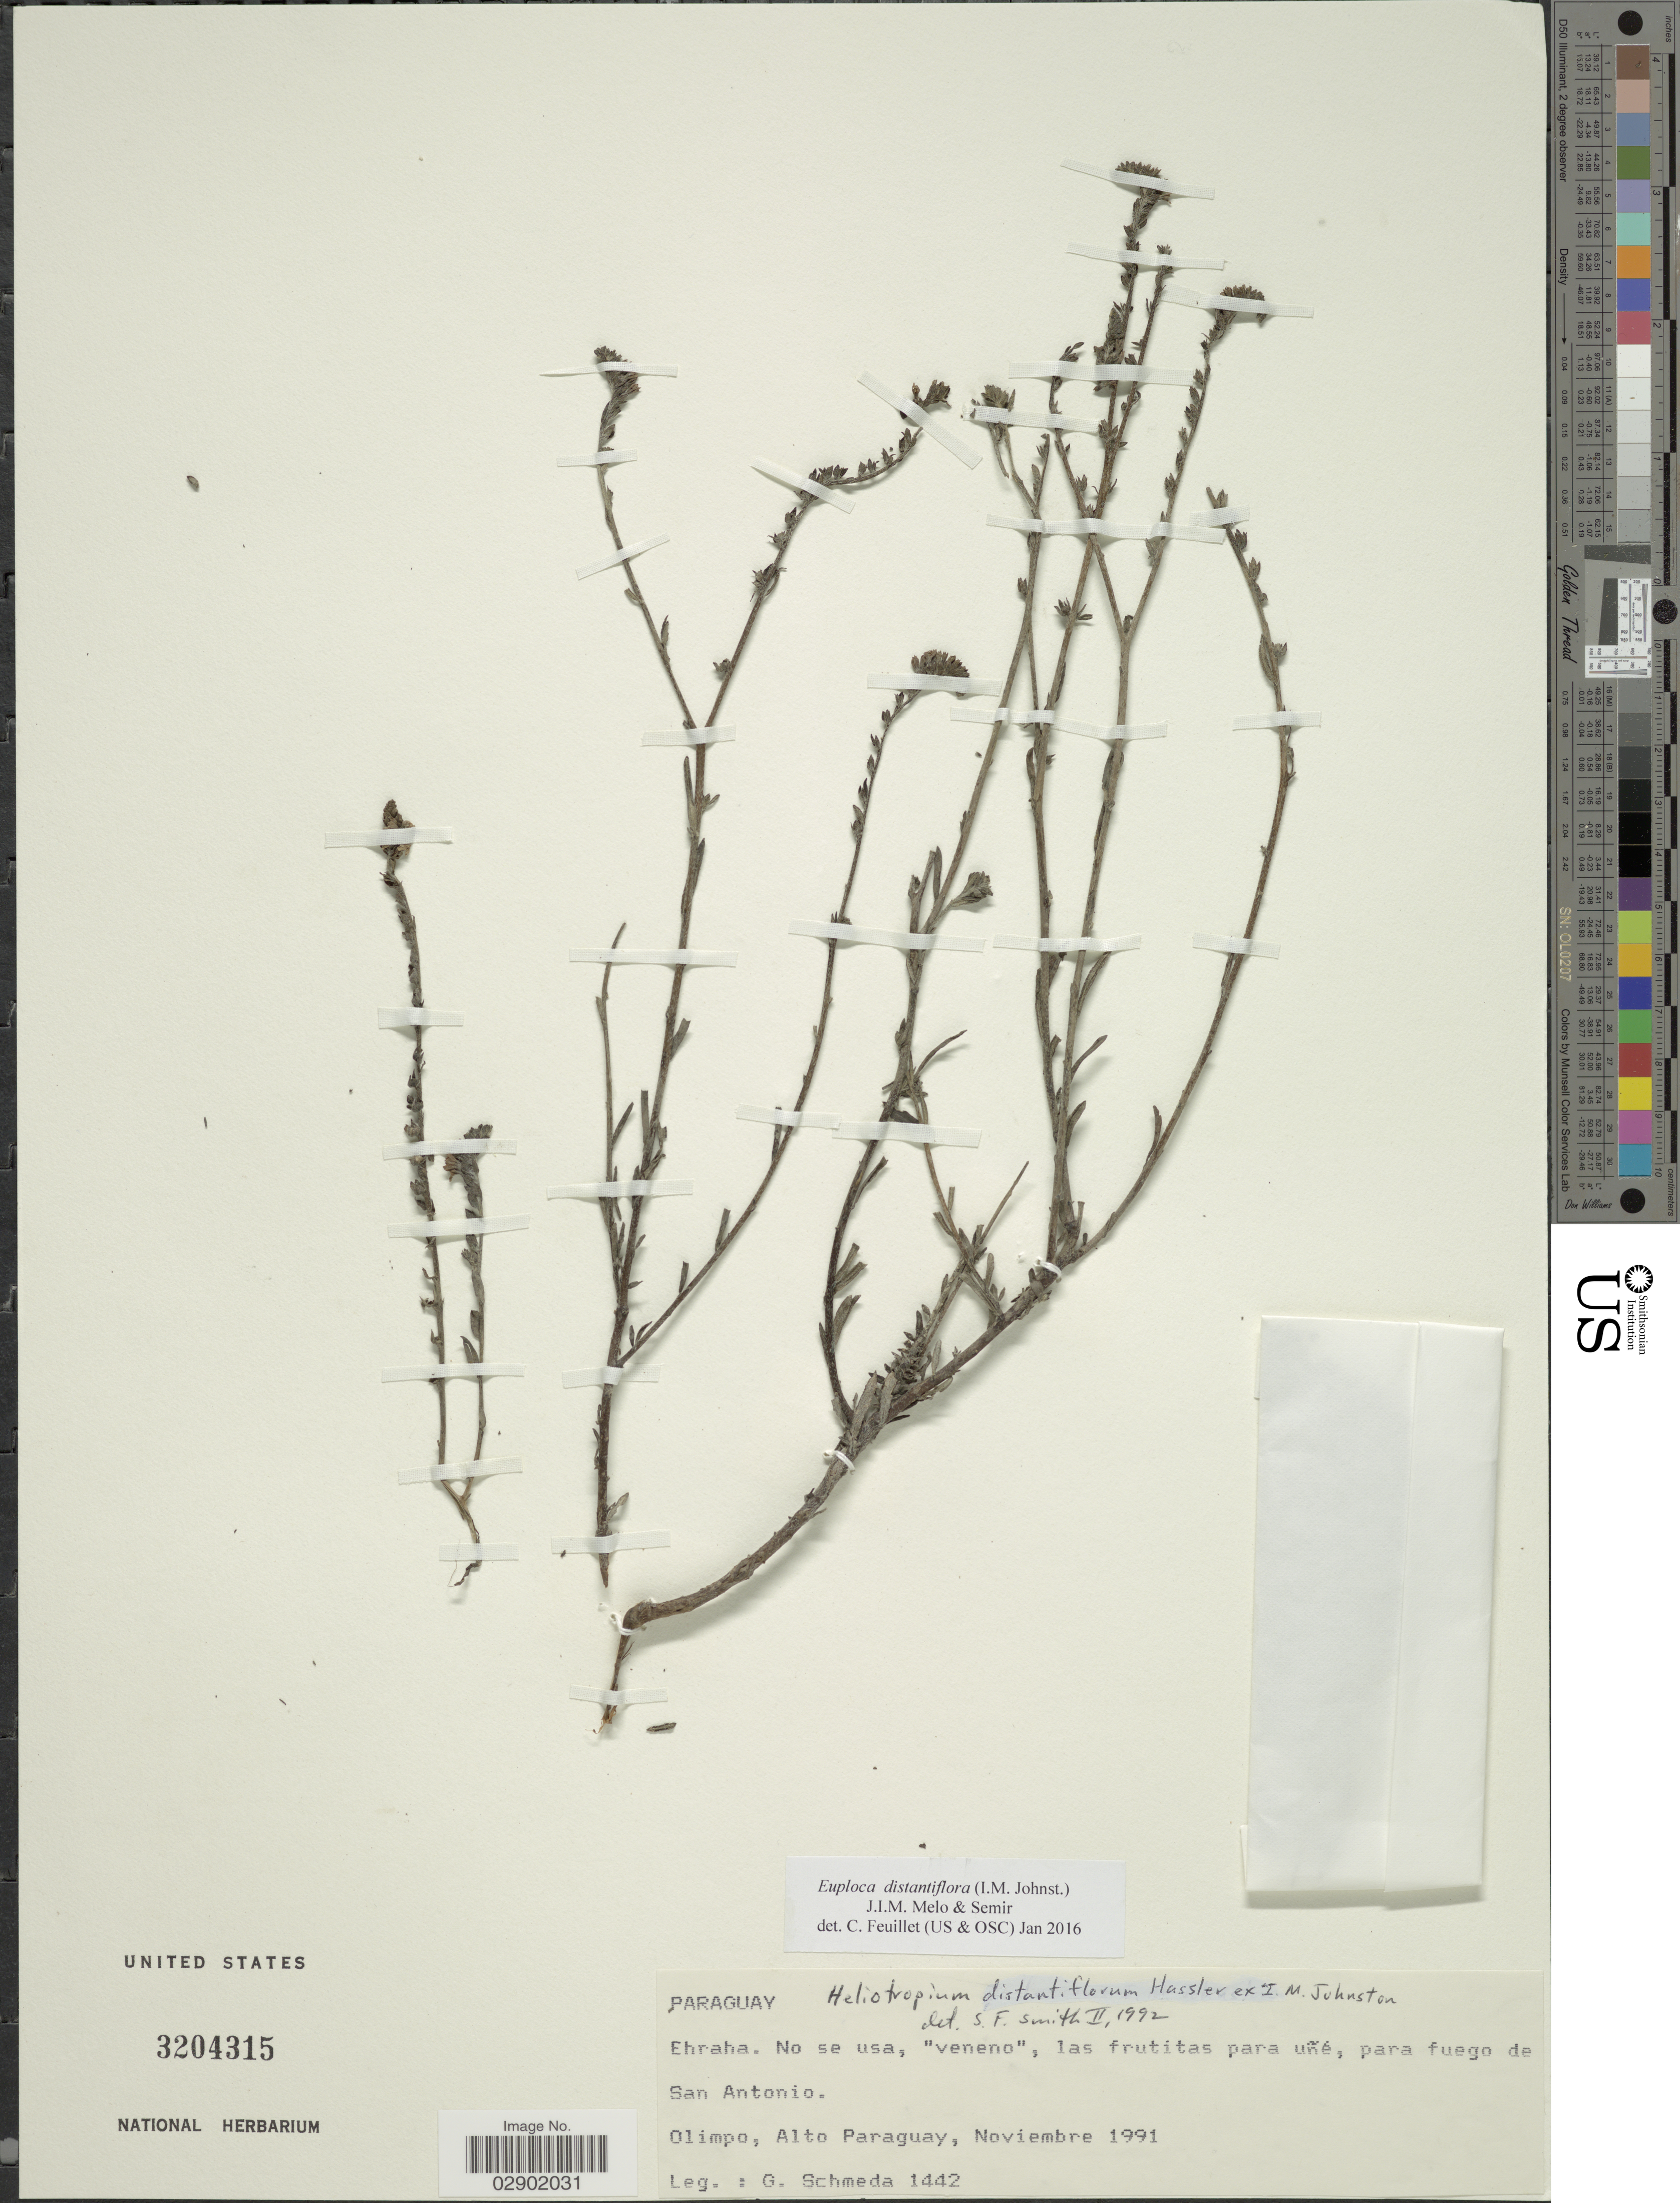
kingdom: Plantae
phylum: Tracheophyta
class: Magnoliopsida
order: Boraginales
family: Heliotropiaceae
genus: Euploca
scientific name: Euploca distantiflora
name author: J.I.M. Melo & R. Degen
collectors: G. Schmeda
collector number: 1442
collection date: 1991-11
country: Paraguay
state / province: Alto Paraguay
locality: San Antonio. Olimpo.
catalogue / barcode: US 3204315